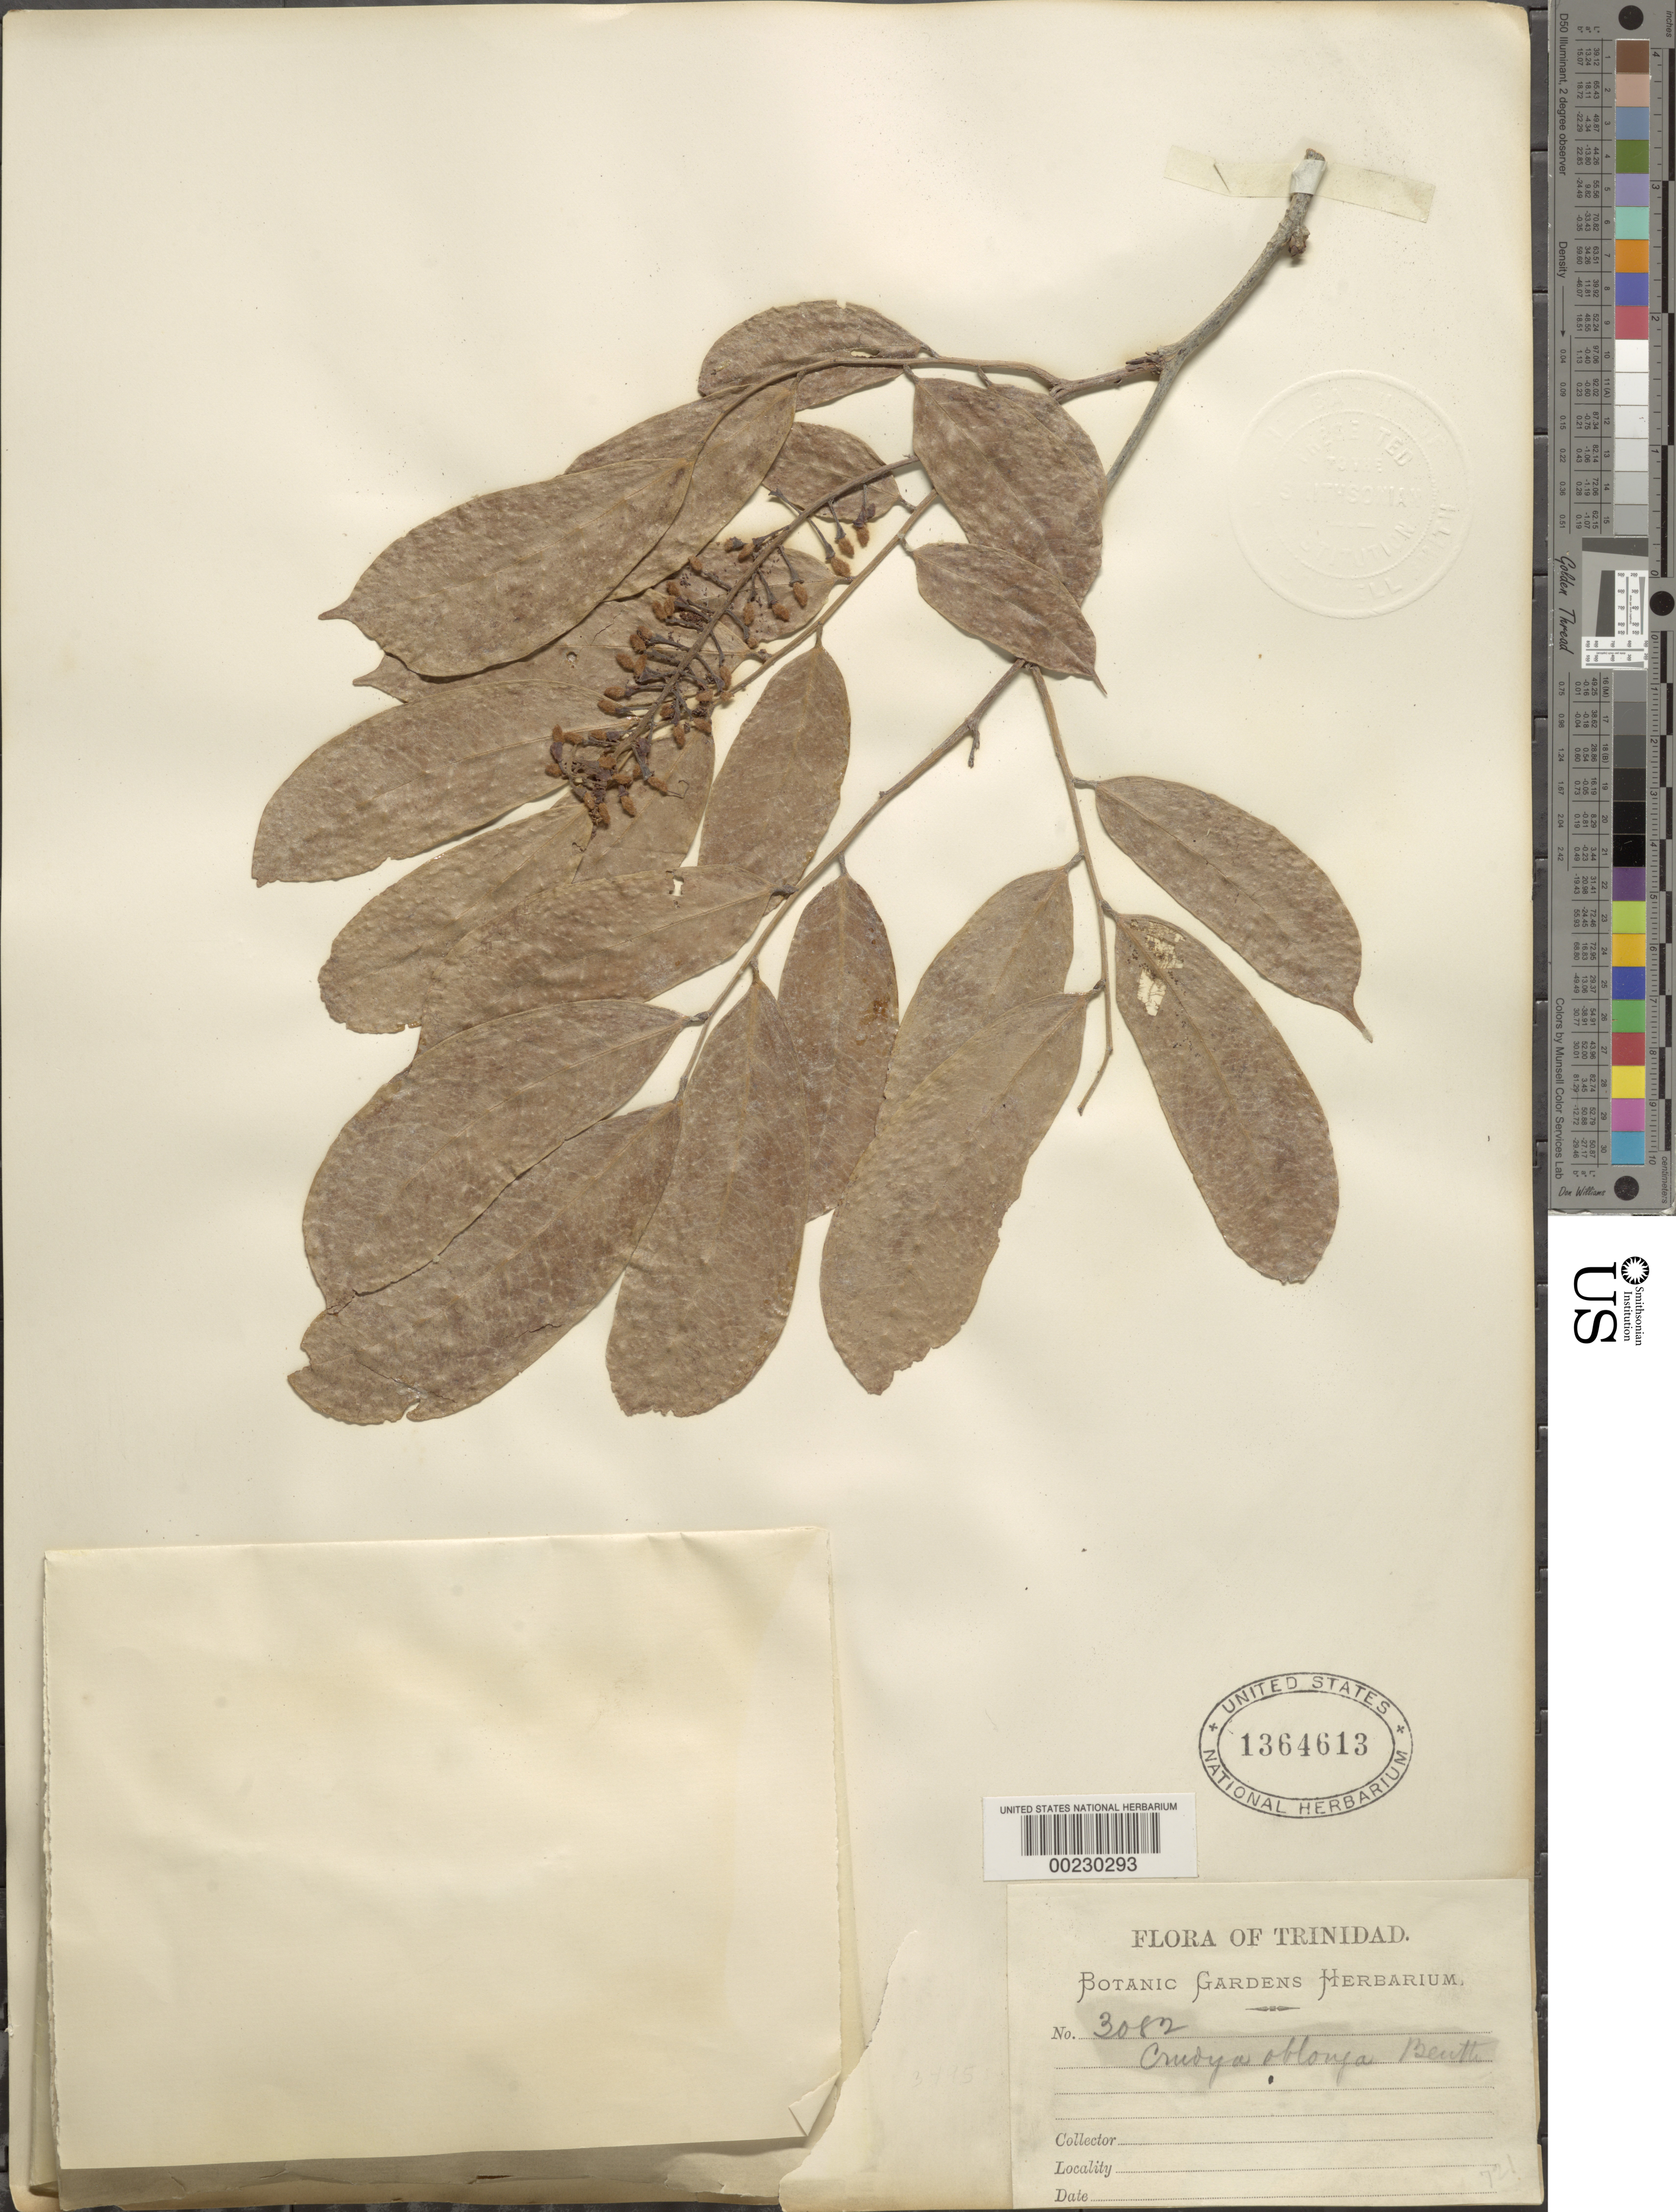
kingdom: Plantae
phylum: Tracheophyta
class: Magnoliopsida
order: Fabales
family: Fabaceae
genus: Crudia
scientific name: Crudia oblonga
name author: Benth.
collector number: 3082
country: Trinidad and Tobago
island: Trinidad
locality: Botanical gardens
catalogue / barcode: US 1364613